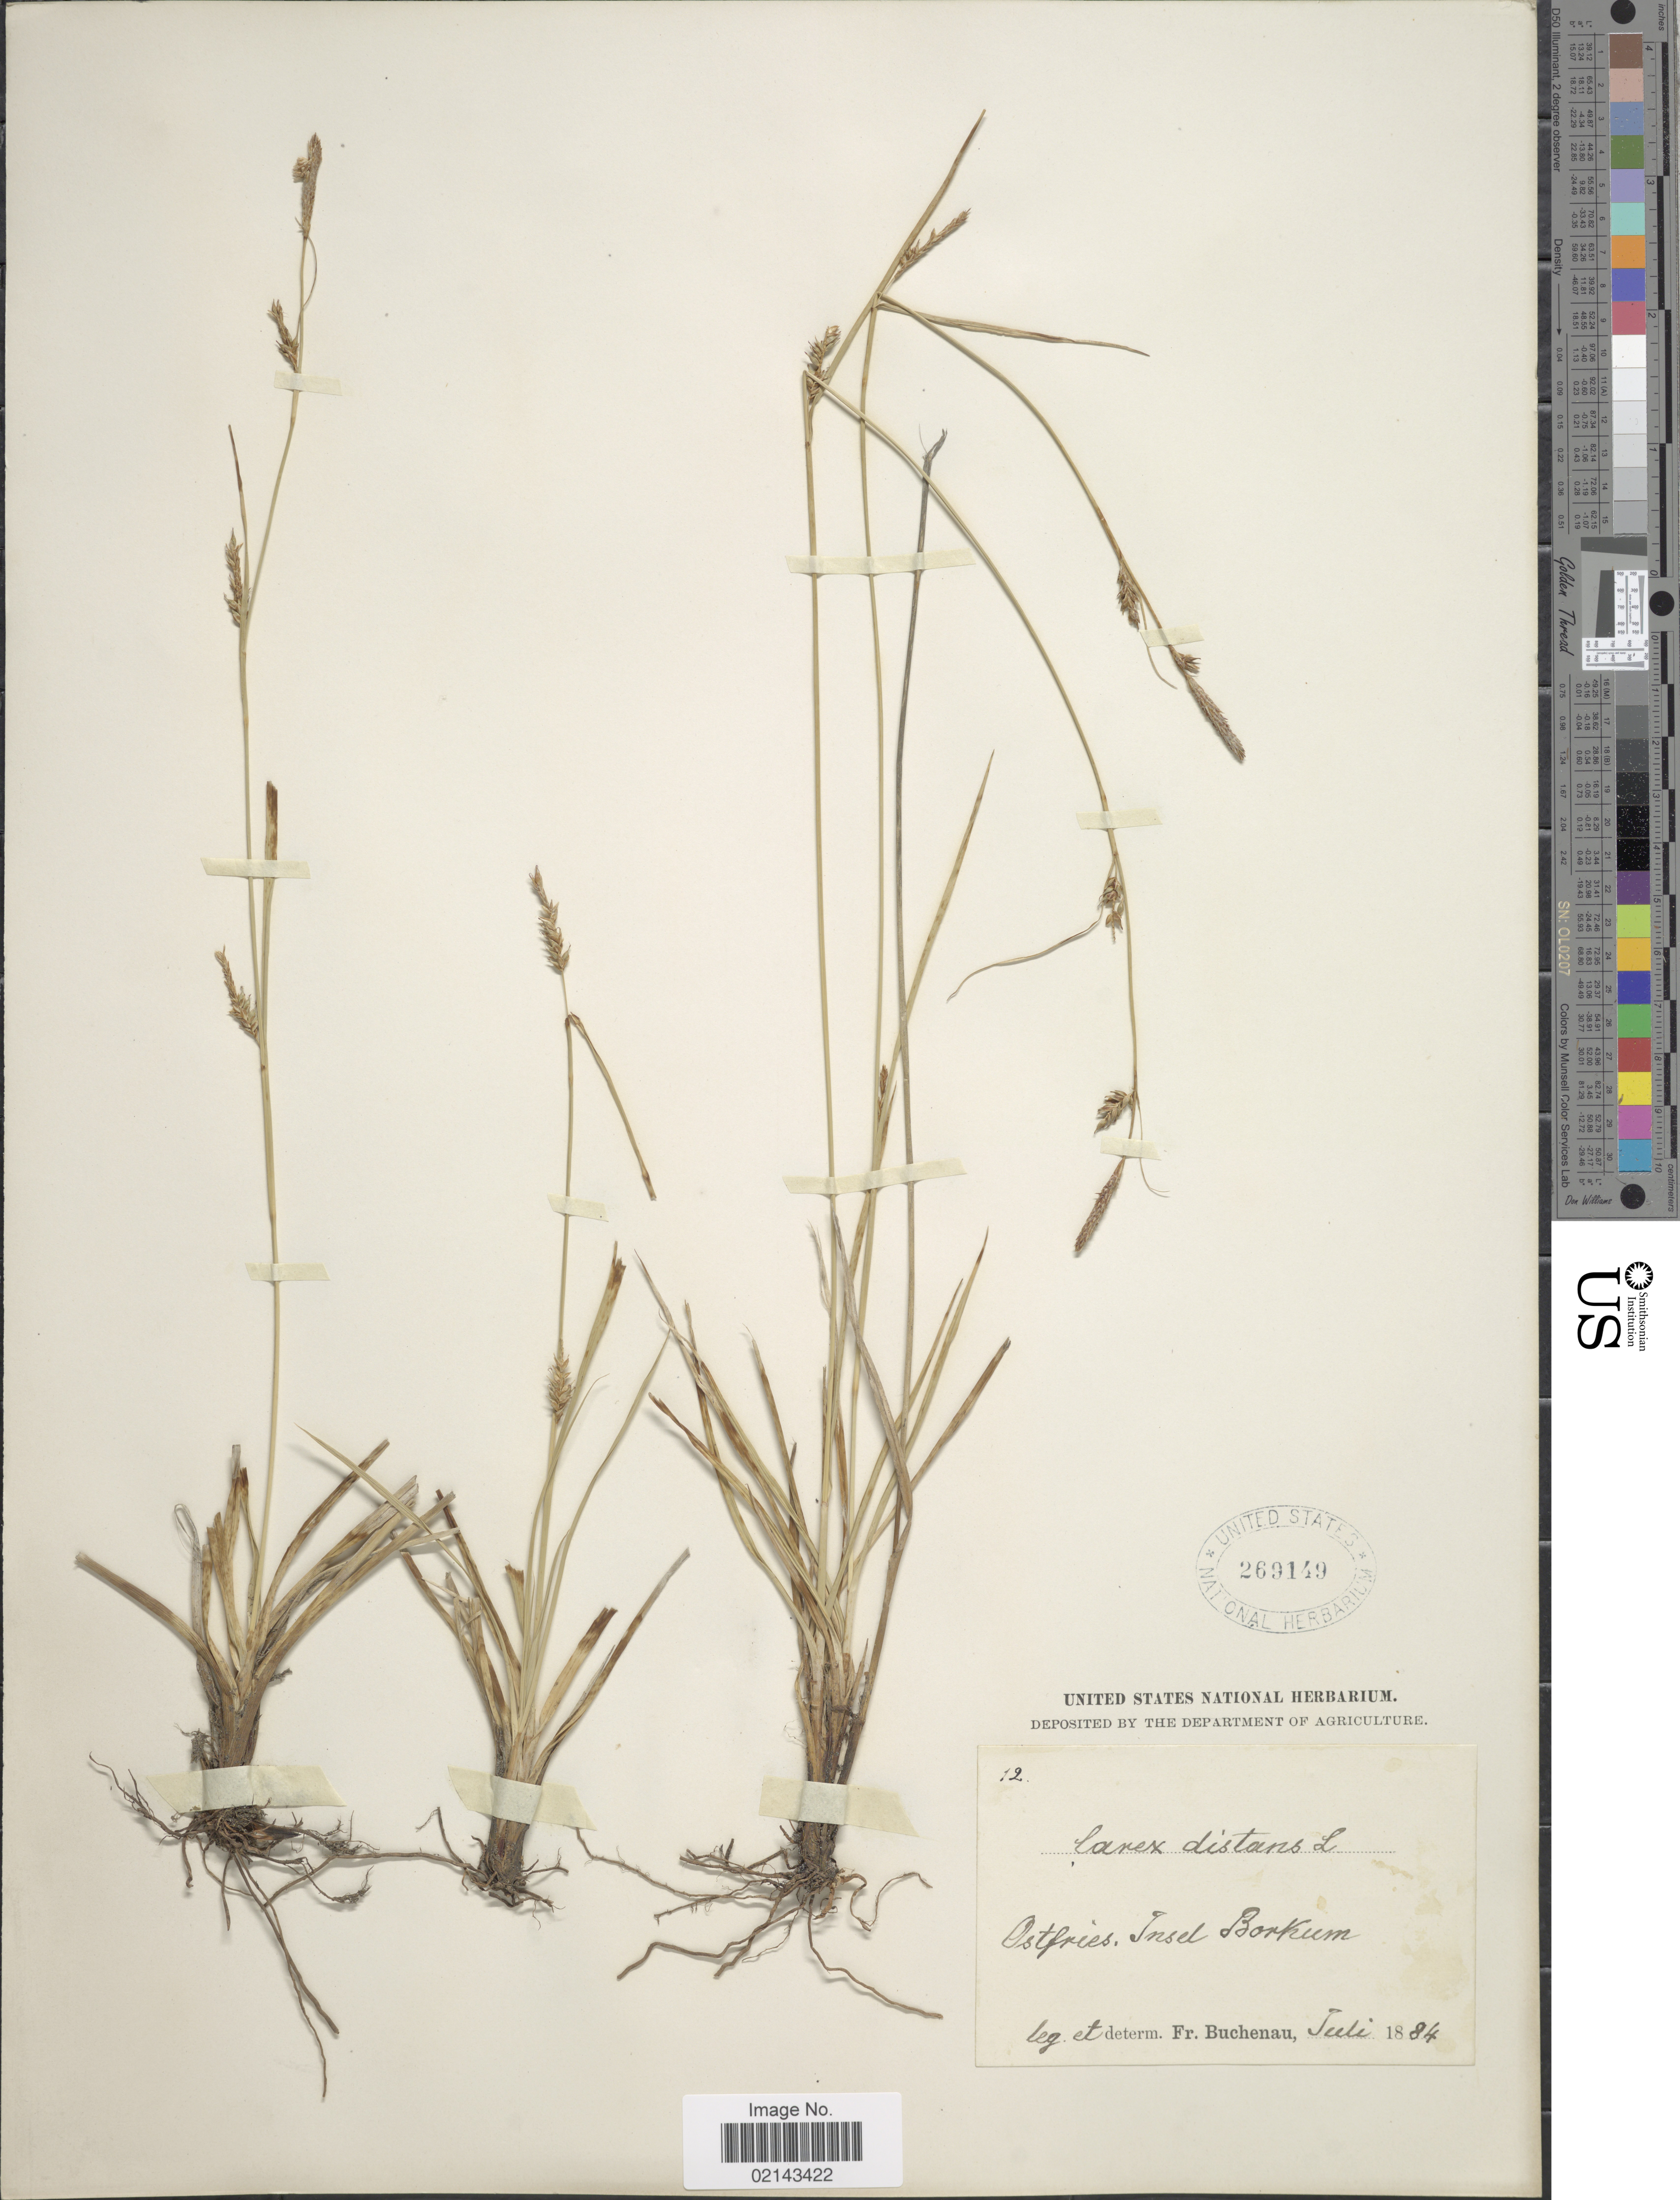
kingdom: Plantae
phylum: Tracheophyta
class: Liliopsida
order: Poales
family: Cyperaceae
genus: Carex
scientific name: Carex distans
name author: L.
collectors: F. Buchenau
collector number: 12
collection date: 1884-07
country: Germany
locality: Ostfries. Insel Borkum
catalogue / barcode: US 269149